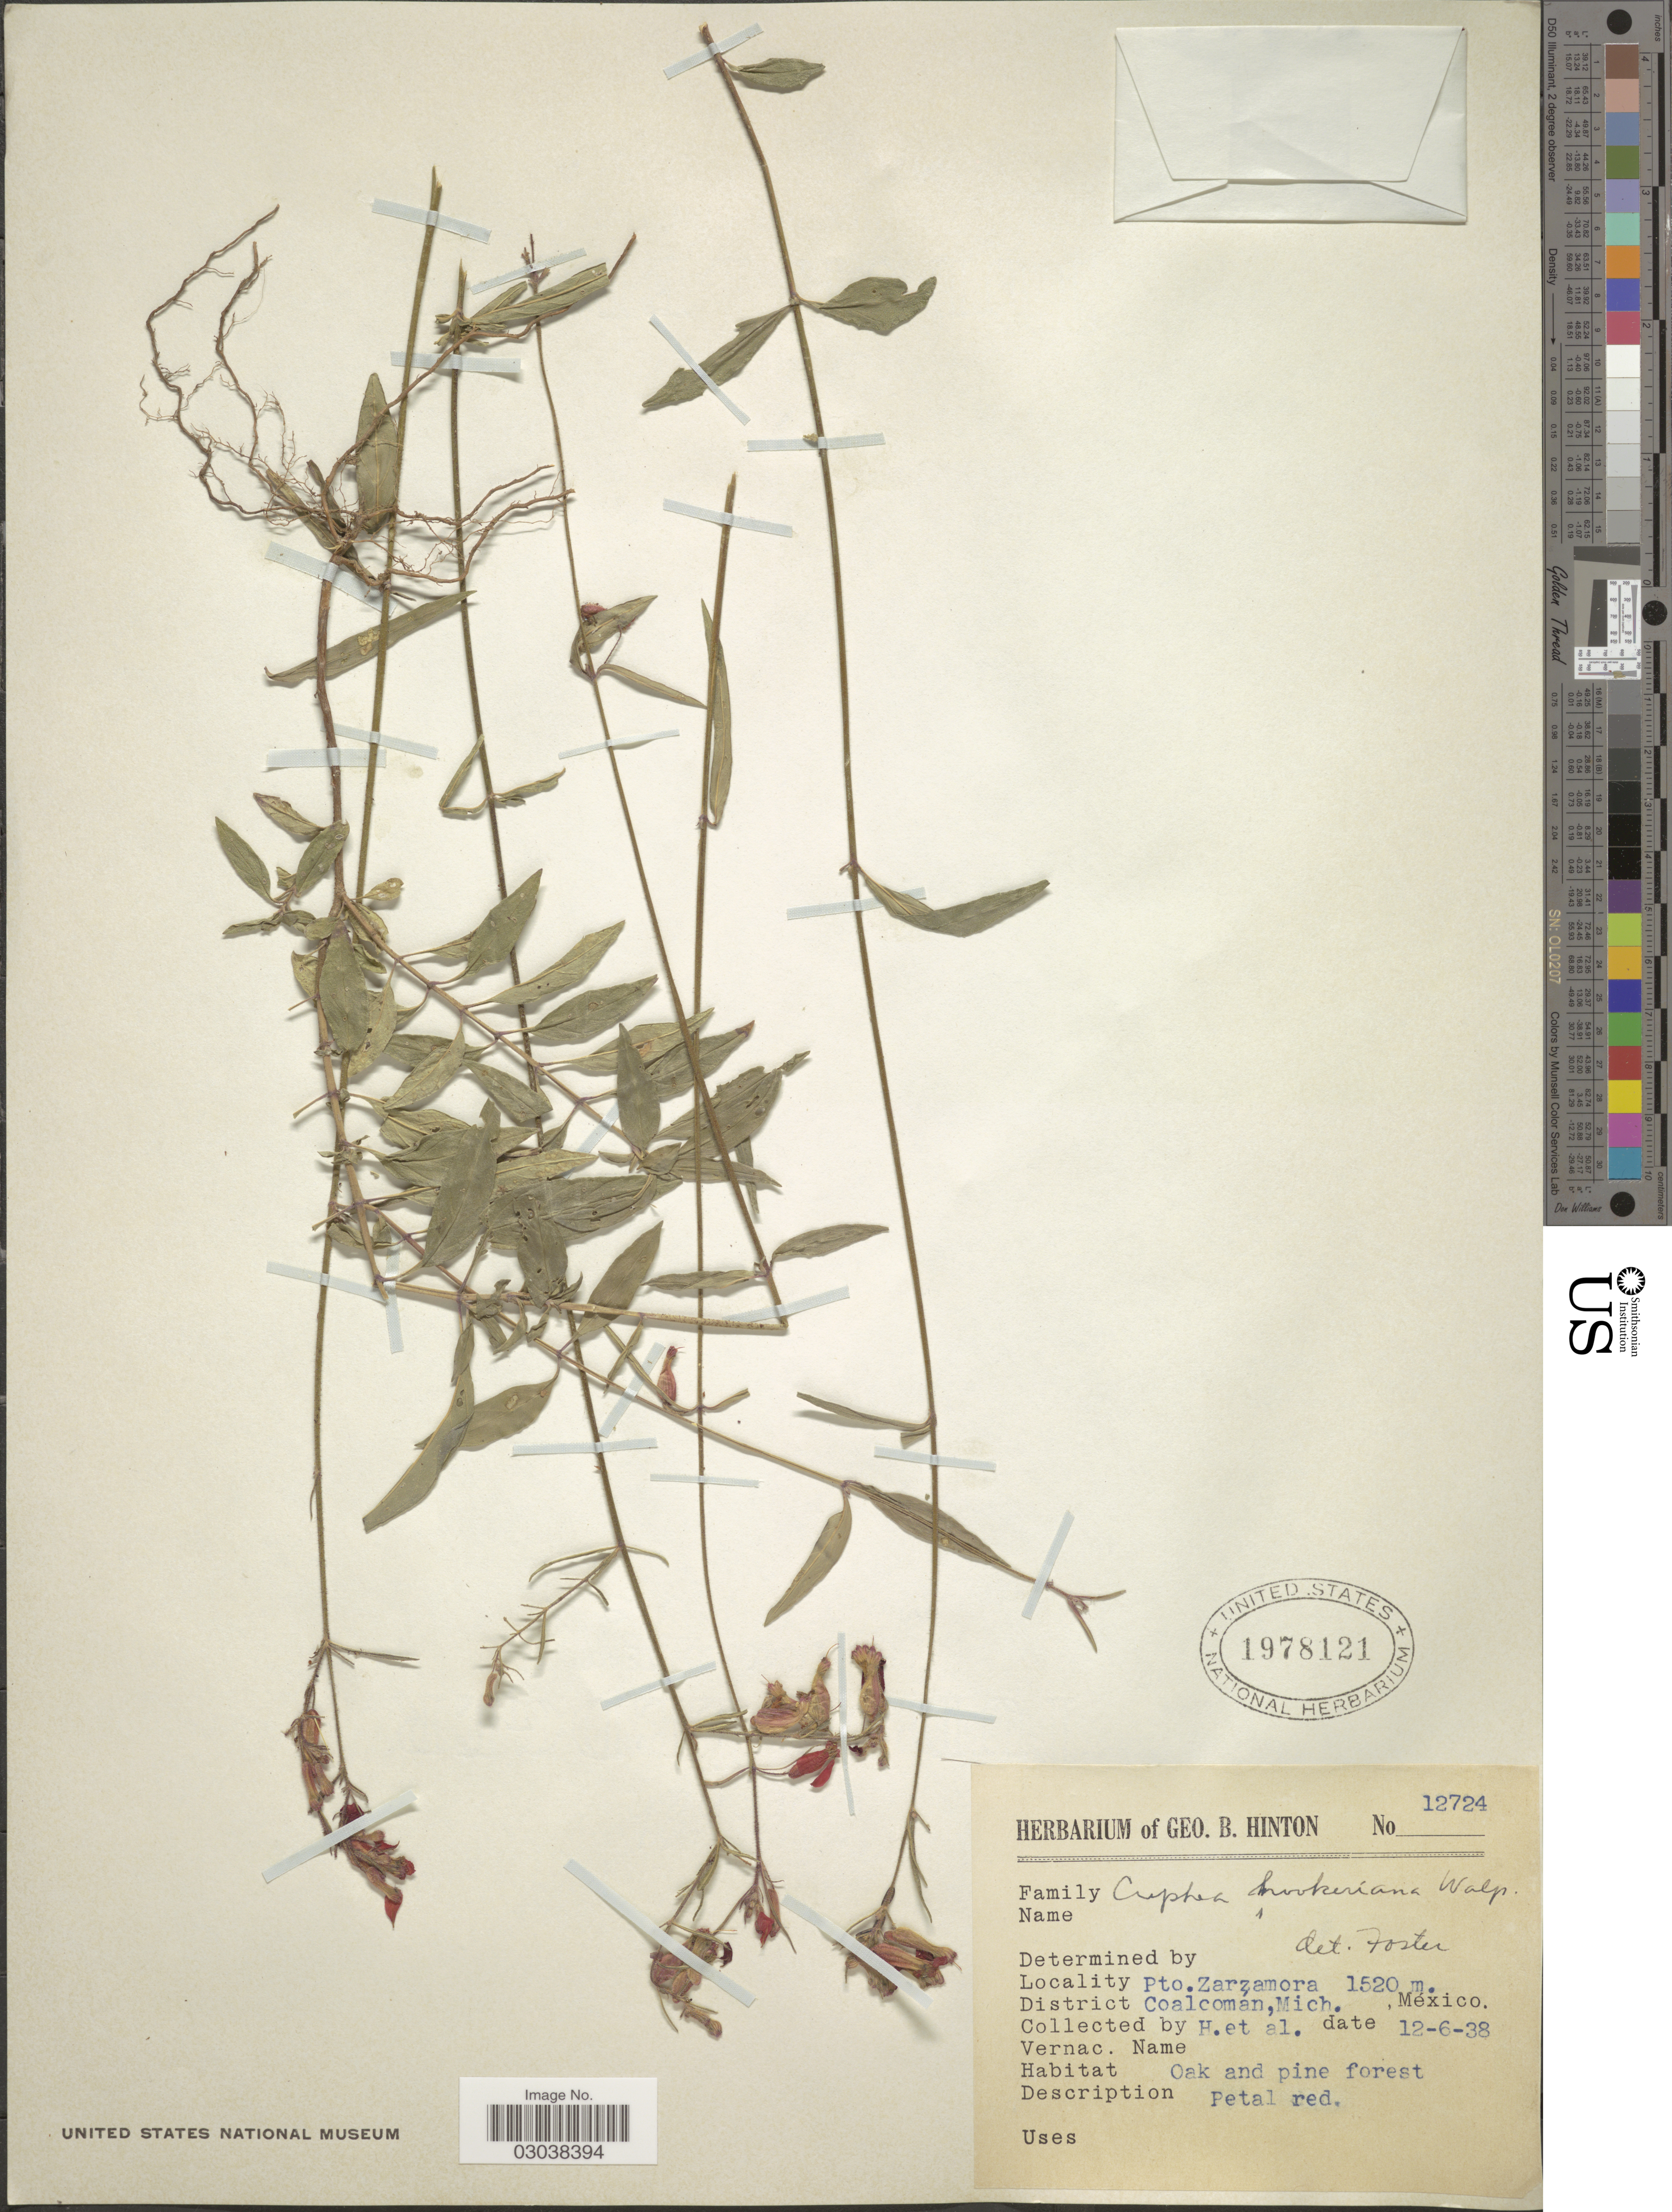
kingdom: Plantae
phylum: Tracheophyta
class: Magnoliopsida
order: Myrtales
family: Lythraceae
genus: Cuphea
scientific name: Cuphea hookeriana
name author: Walp.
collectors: G. B. Hinton & et al.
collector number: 12724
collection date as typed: Transcribed d/m/y: 12/6/38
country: Mexico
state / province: Michoacán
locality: Pto. Zarzamora. District Coalcoman, Mich.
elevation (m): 1520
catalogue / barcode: US 1978121